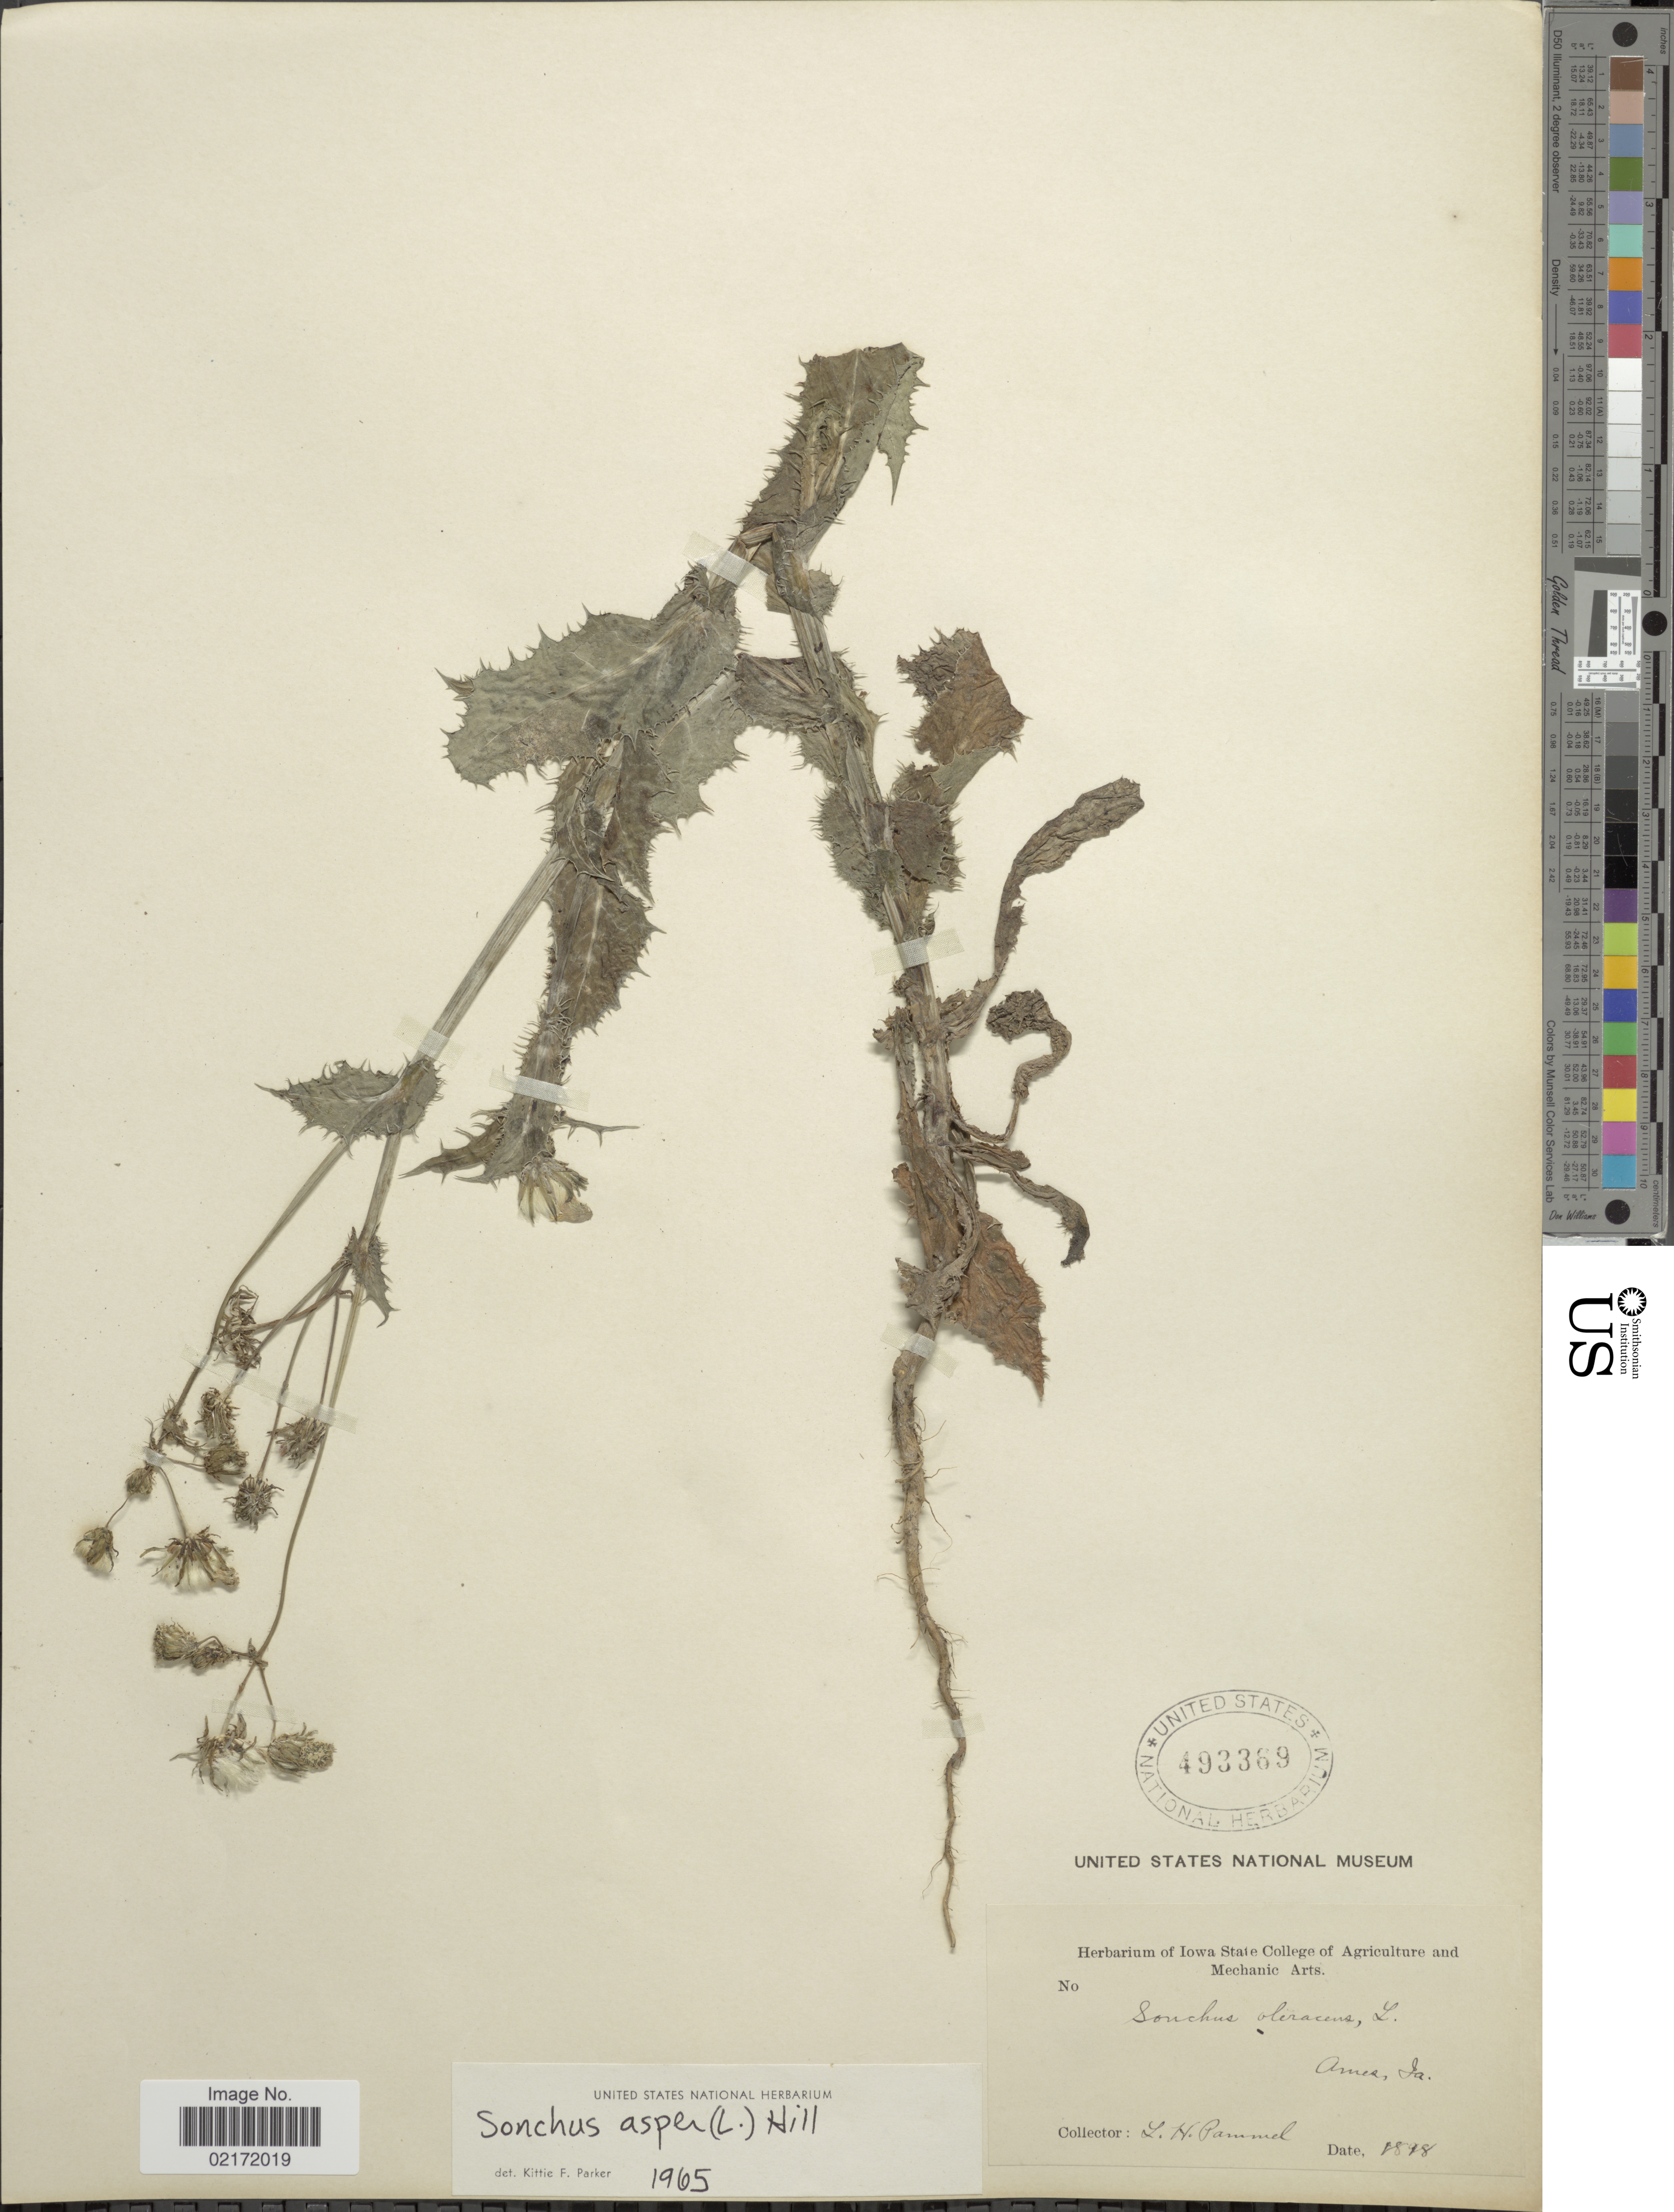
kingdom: Plantae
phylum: Tracheophyta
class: Magnoliopsida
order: Asterales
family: Asteraceae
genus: Sonchus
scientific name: Sonchus asper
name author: (L.) Hill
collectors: L. Pammel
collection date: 1898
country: United States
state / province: Georgia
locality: Ames, Ga.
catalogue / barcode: US 493369